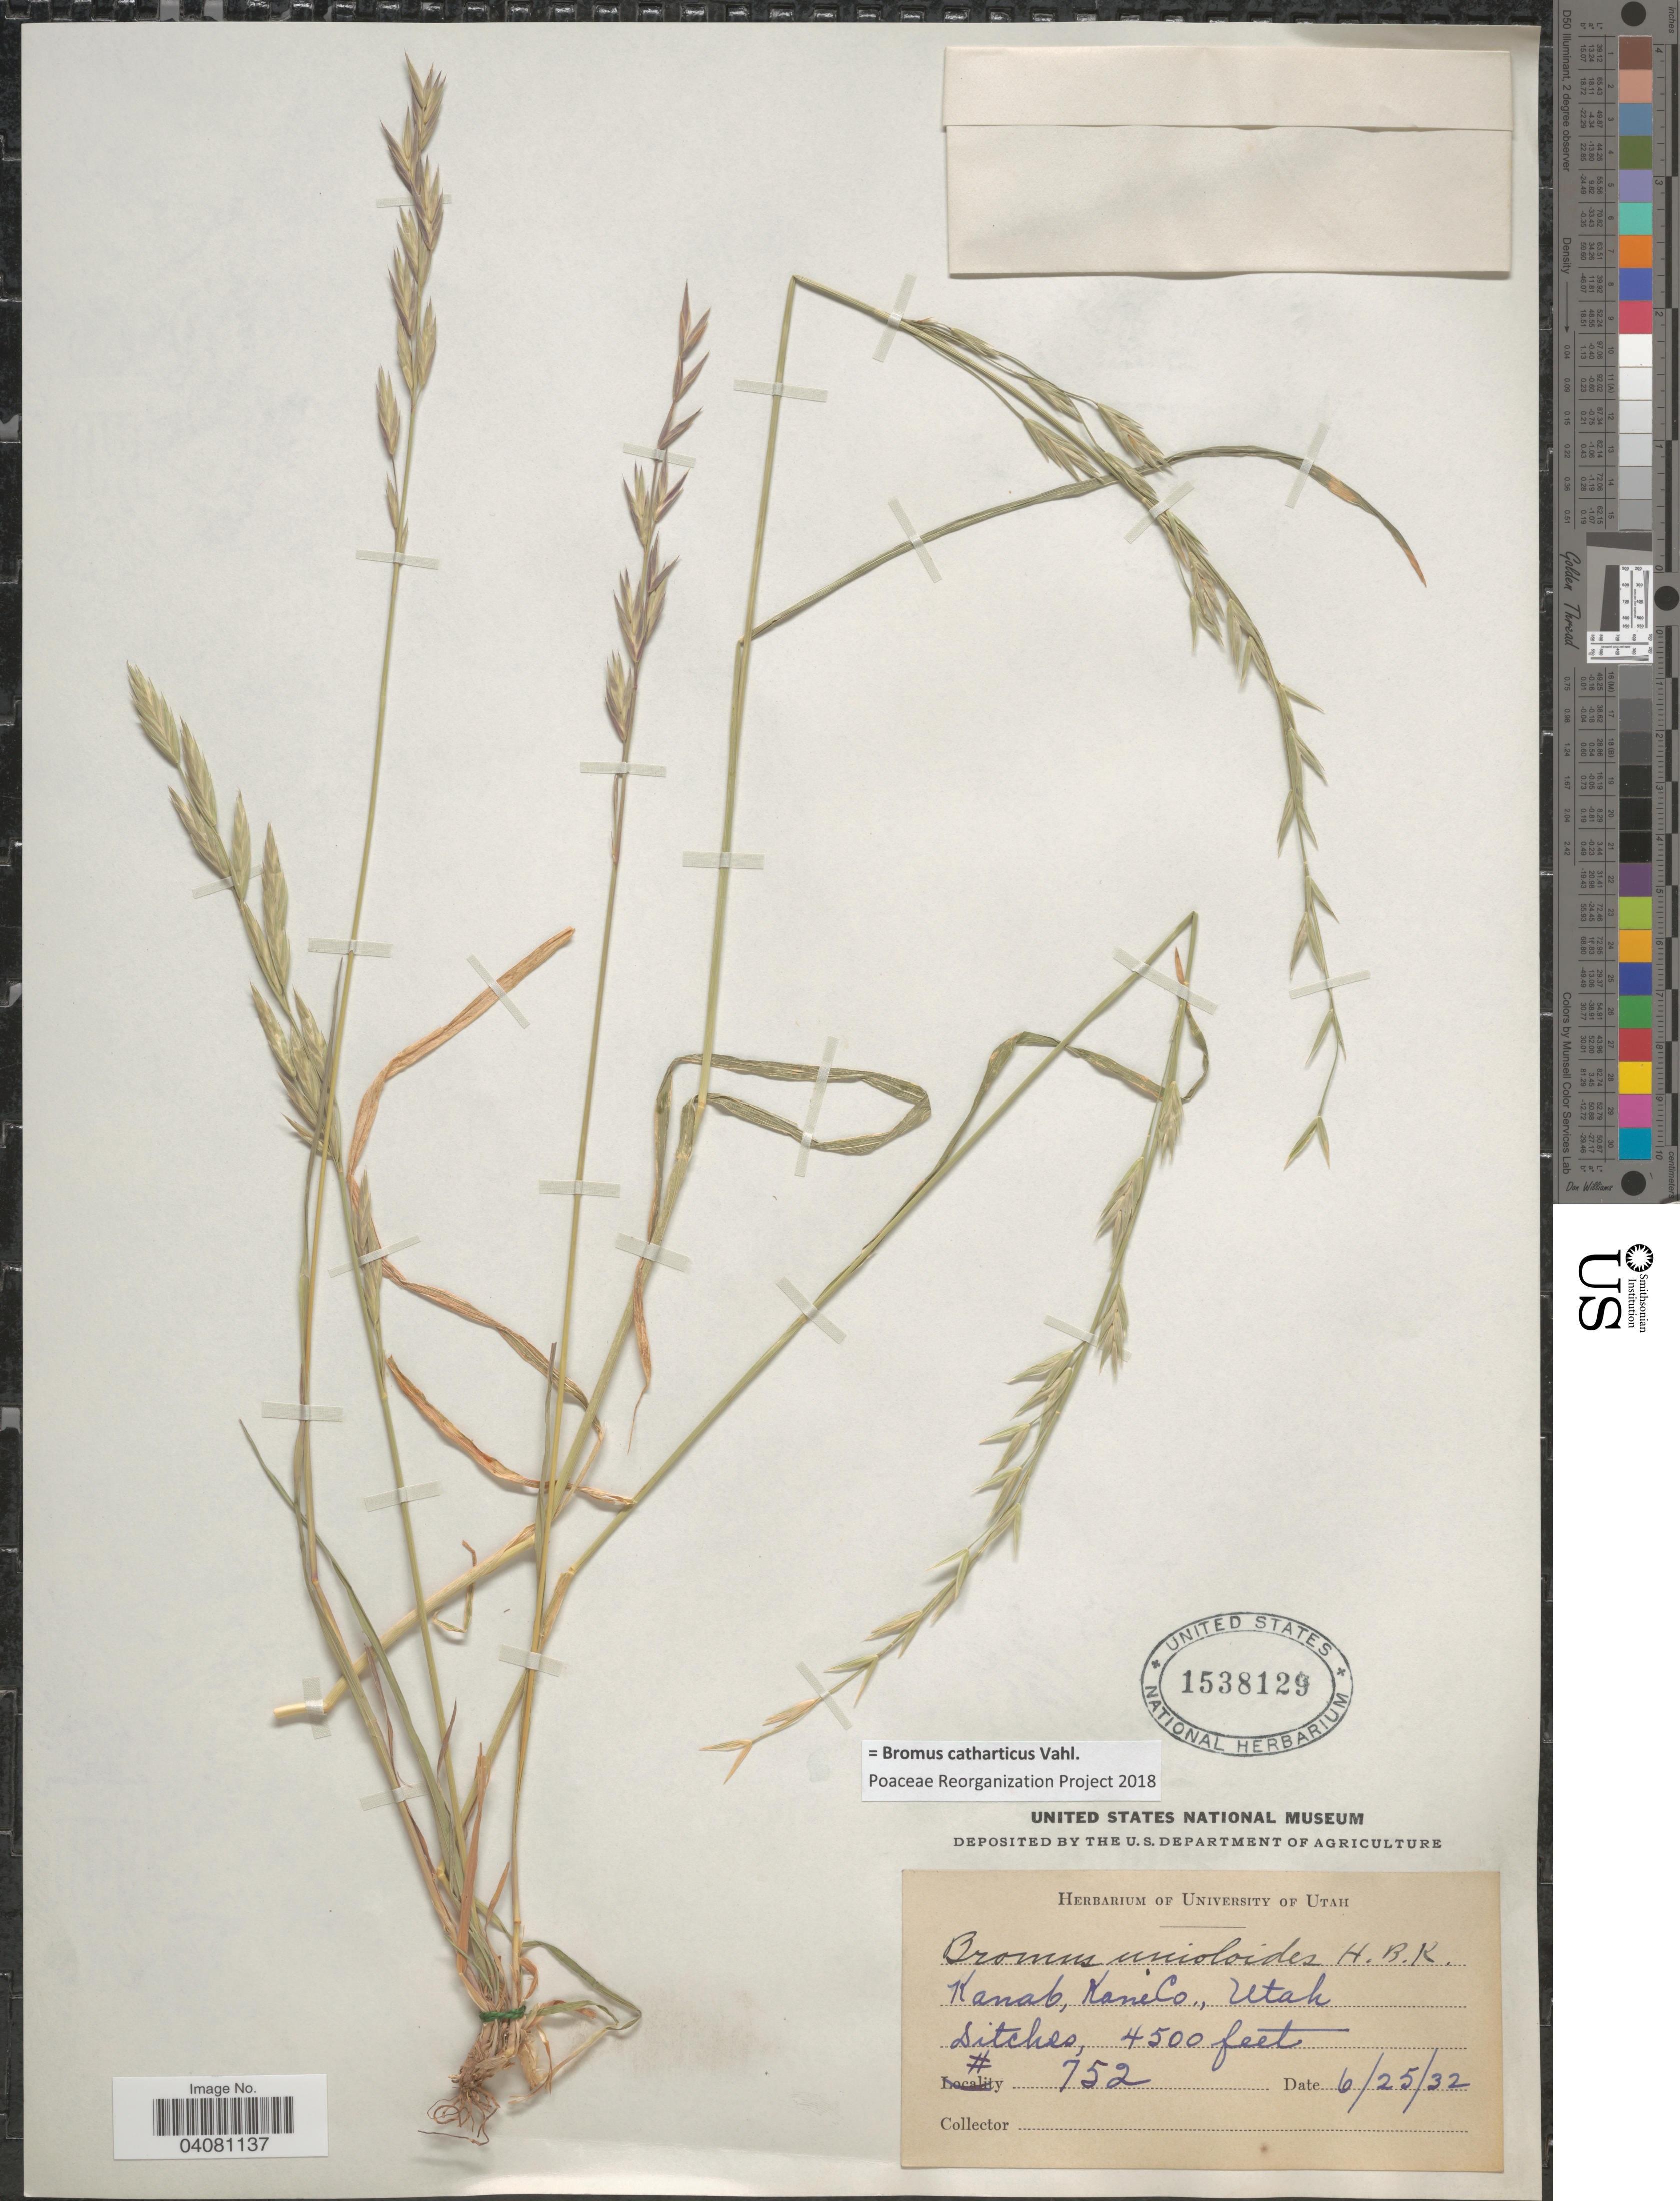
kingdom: Plantae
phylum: Tracheophyta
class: Liliopsida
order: Poales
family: Poaceae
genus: Bromus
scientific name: Bromus catharticus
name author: Vahl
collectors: University of Utah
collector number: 752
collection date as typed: Transcribed d/m/y: 25/6/32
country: United States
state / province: Utah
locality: Kanab, Kane Co.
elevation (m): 1372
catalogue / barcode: US 1538129